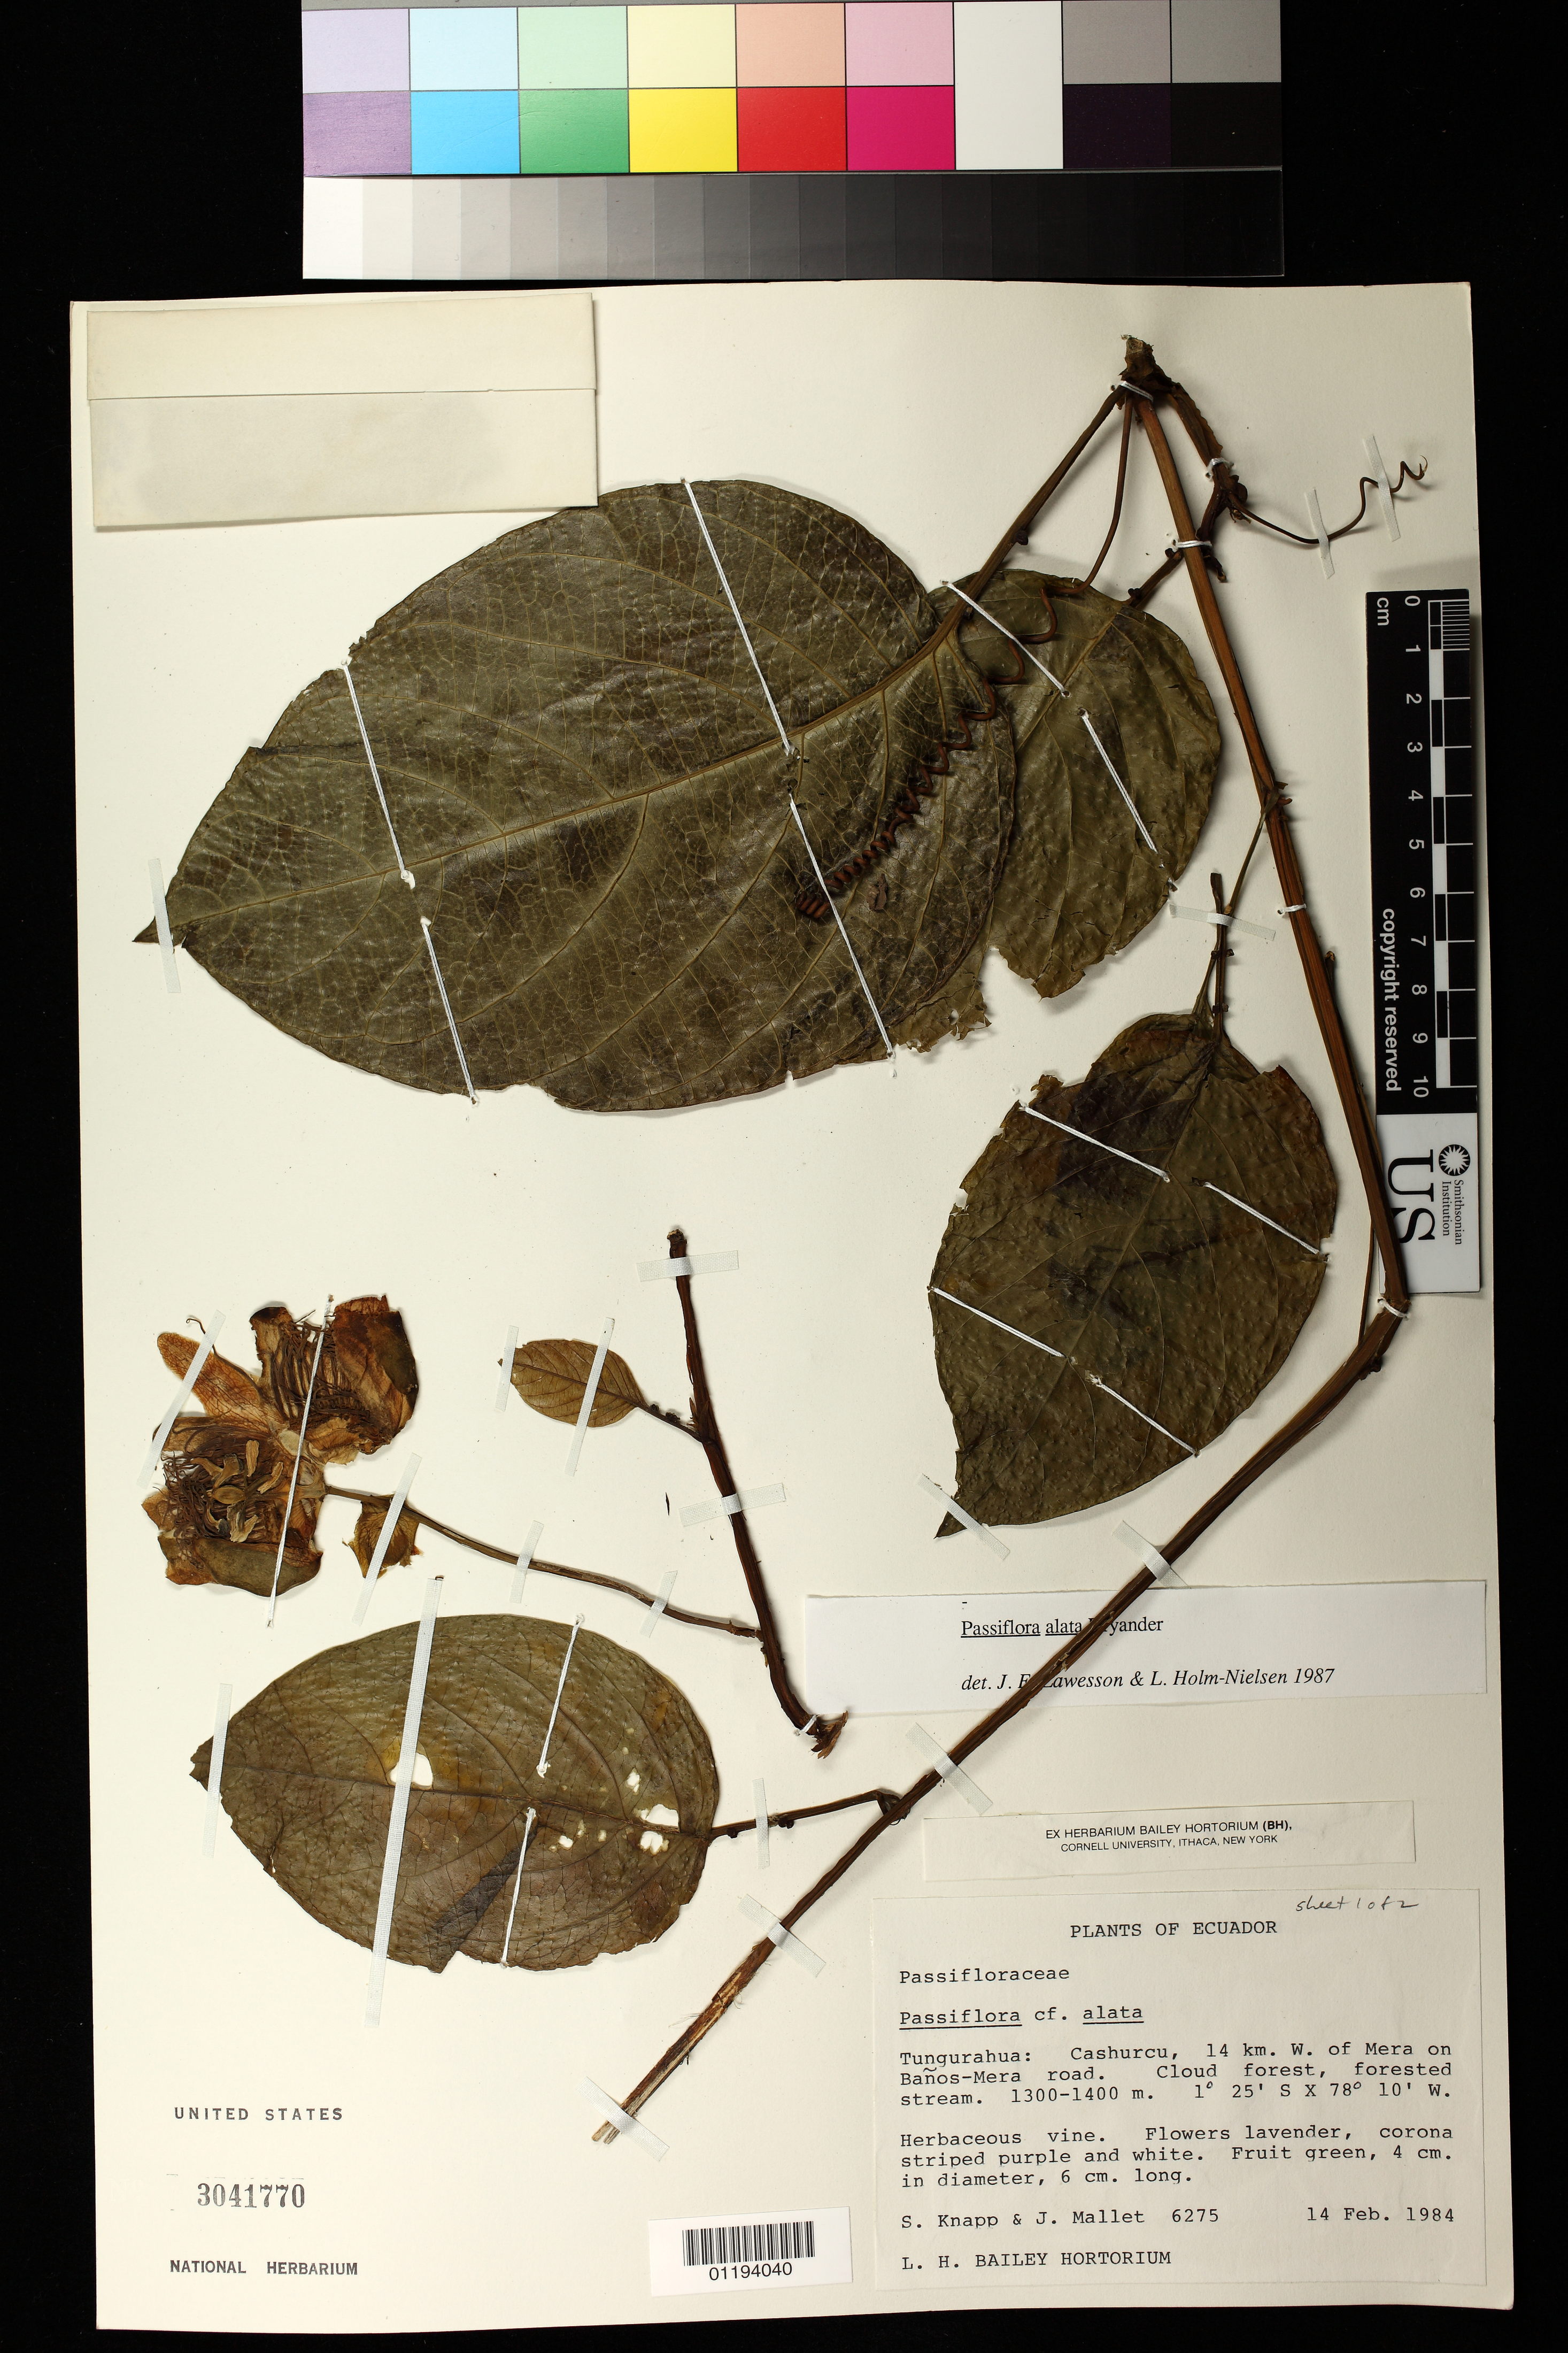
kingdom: Plantae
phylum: Tracheophyta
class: Magnoliopsida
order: Malpighiales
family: Passifloraceae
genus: Passiflora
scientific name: Passiflora alata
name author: Curtis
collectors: S. Knapp & J. Mallet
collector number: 6275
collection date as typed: Feb 14 1984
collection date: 1984-02-14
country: Ecuador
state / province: Tungurahua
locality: Tungurahua: Cashurcu, 14 km. W. of Mera on Banos-Mera road. Cloud forest, forested stream.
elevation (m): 1300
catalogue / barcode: US 3041770